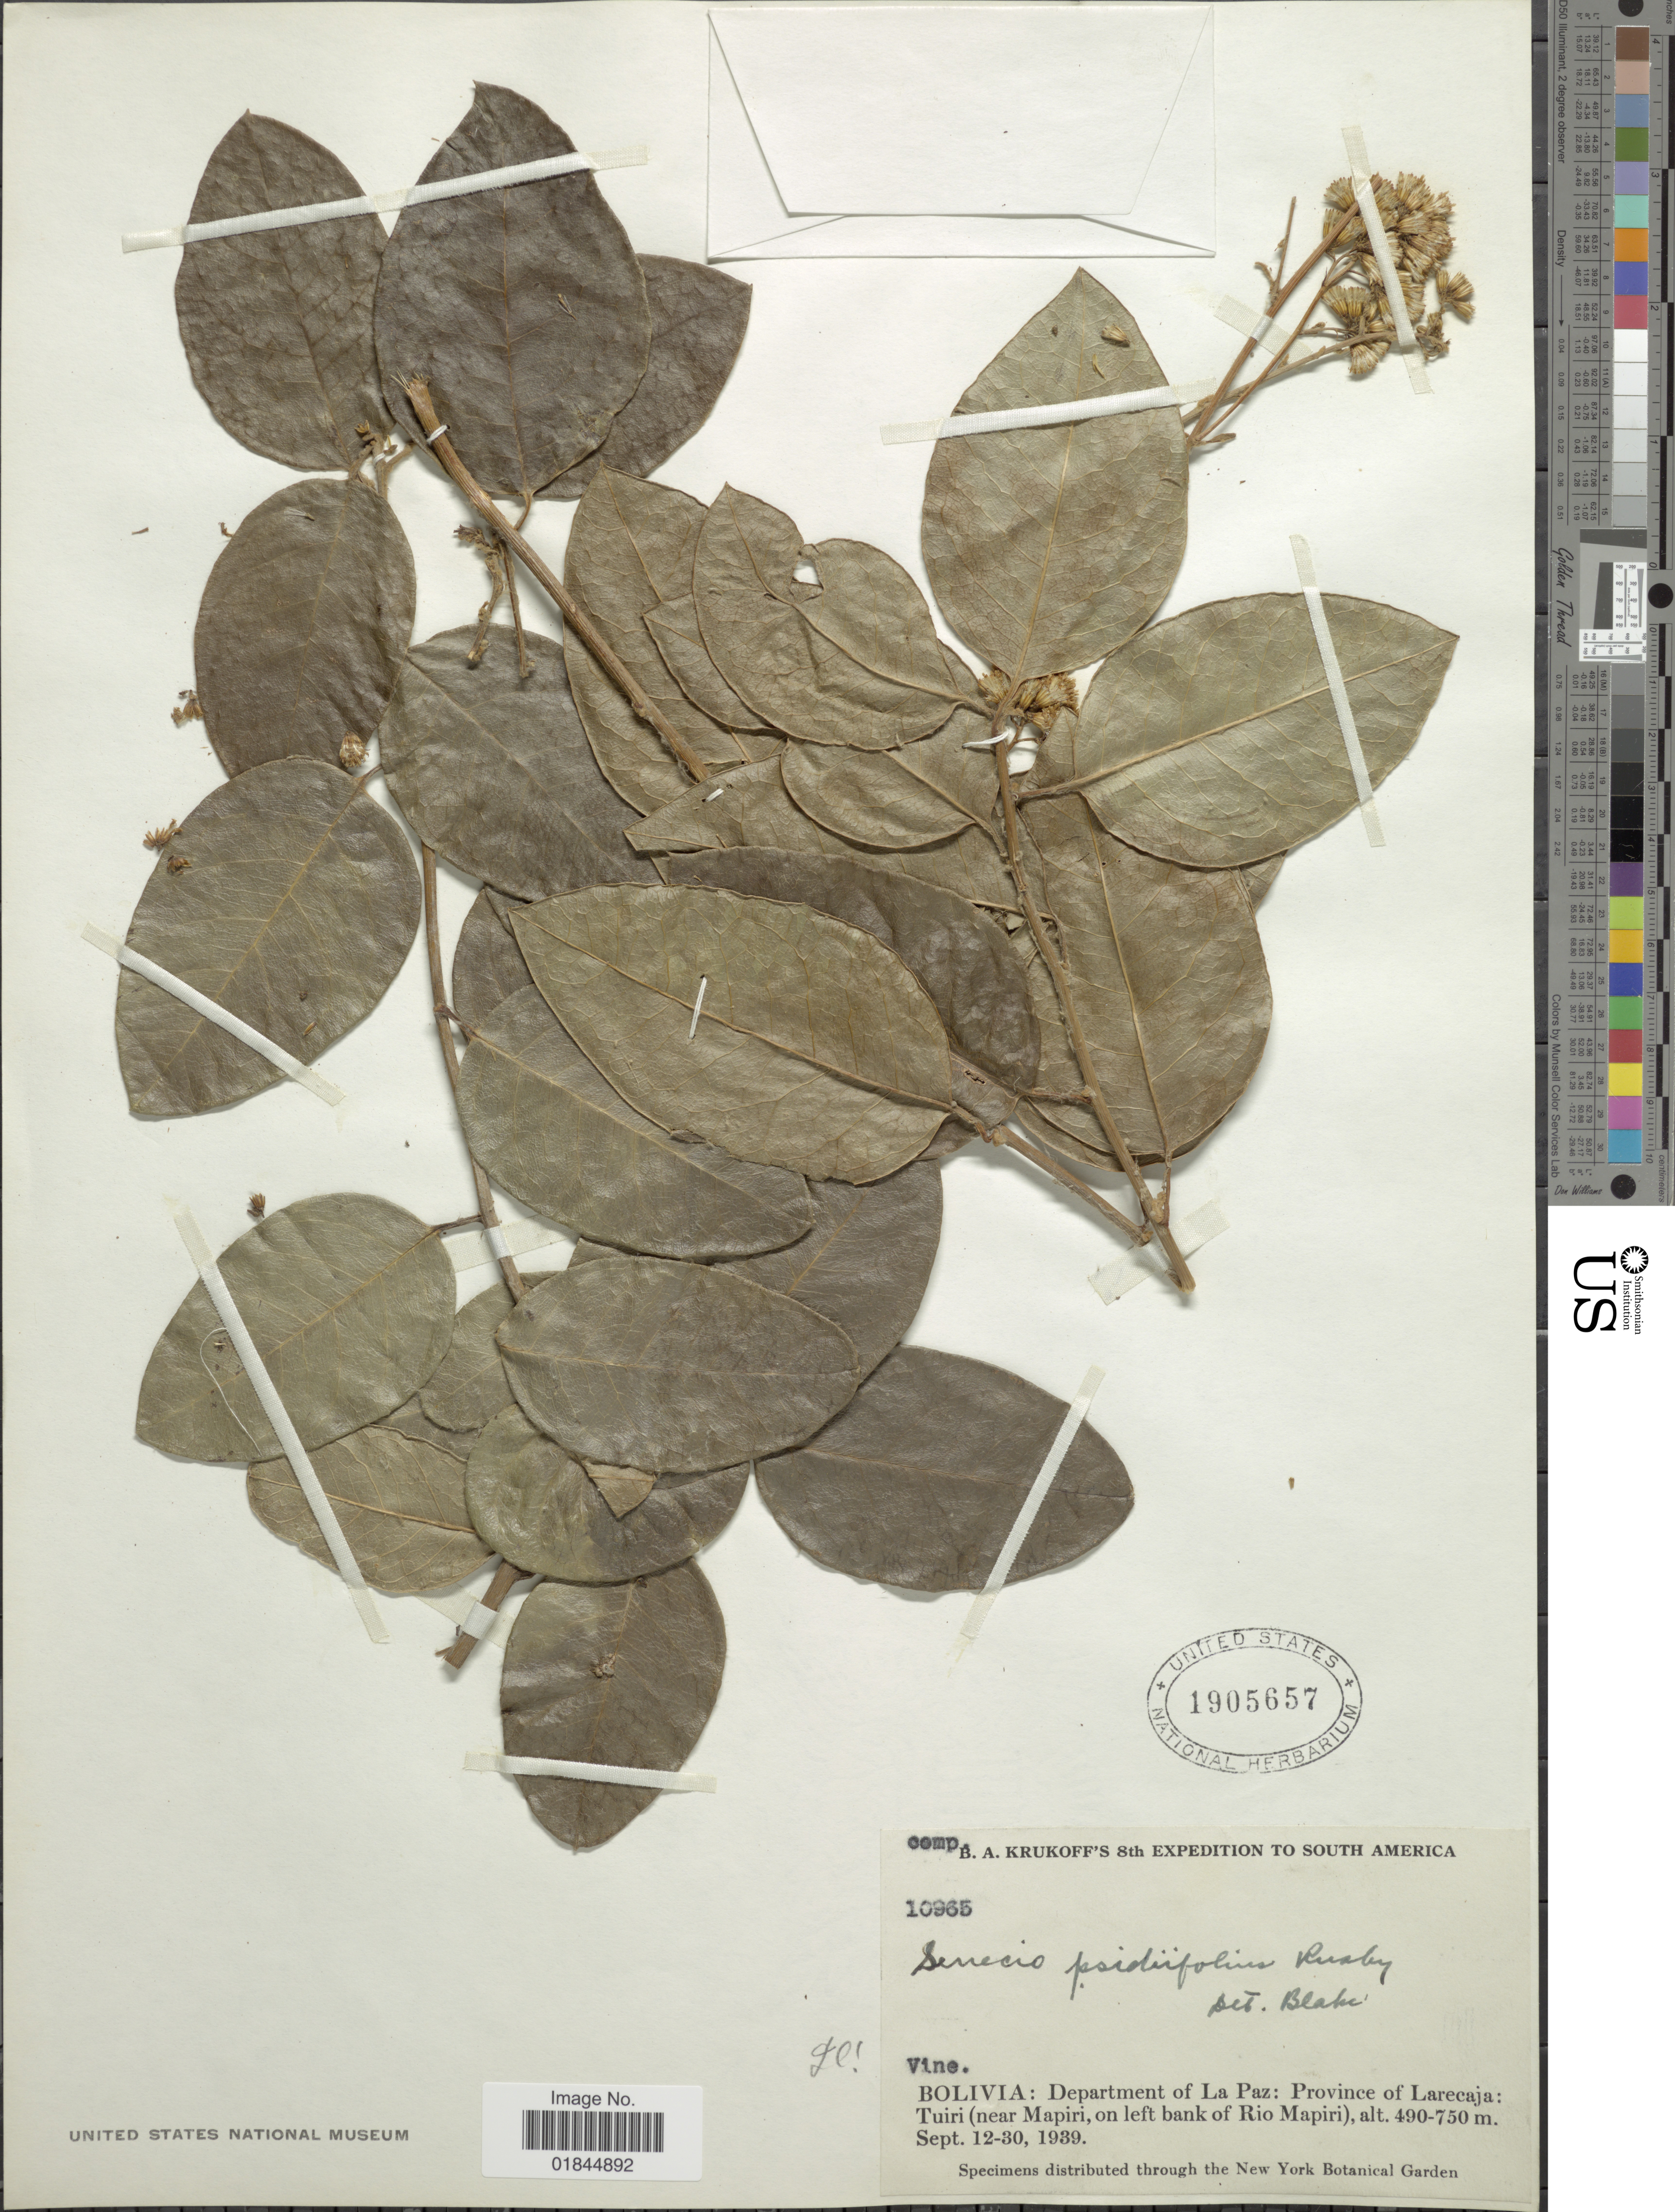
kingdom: Plantae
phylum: Tracheophyta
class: Magnoliopsida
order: Asterales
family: Asteraceae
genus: Pentacalia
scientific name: Pentacalia psidiifolia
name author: (Rusby) Cuatrec.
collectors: B. A. Krukoff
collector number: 10965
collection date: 1939-09-12/1939-09-30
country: Bolivia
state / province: La Paz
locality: Department of La Paz: Province of Larecaja. Tuiri (near Mapiri, on left bank of Rio Mapiri)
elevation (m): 490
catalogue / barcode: US 1905657